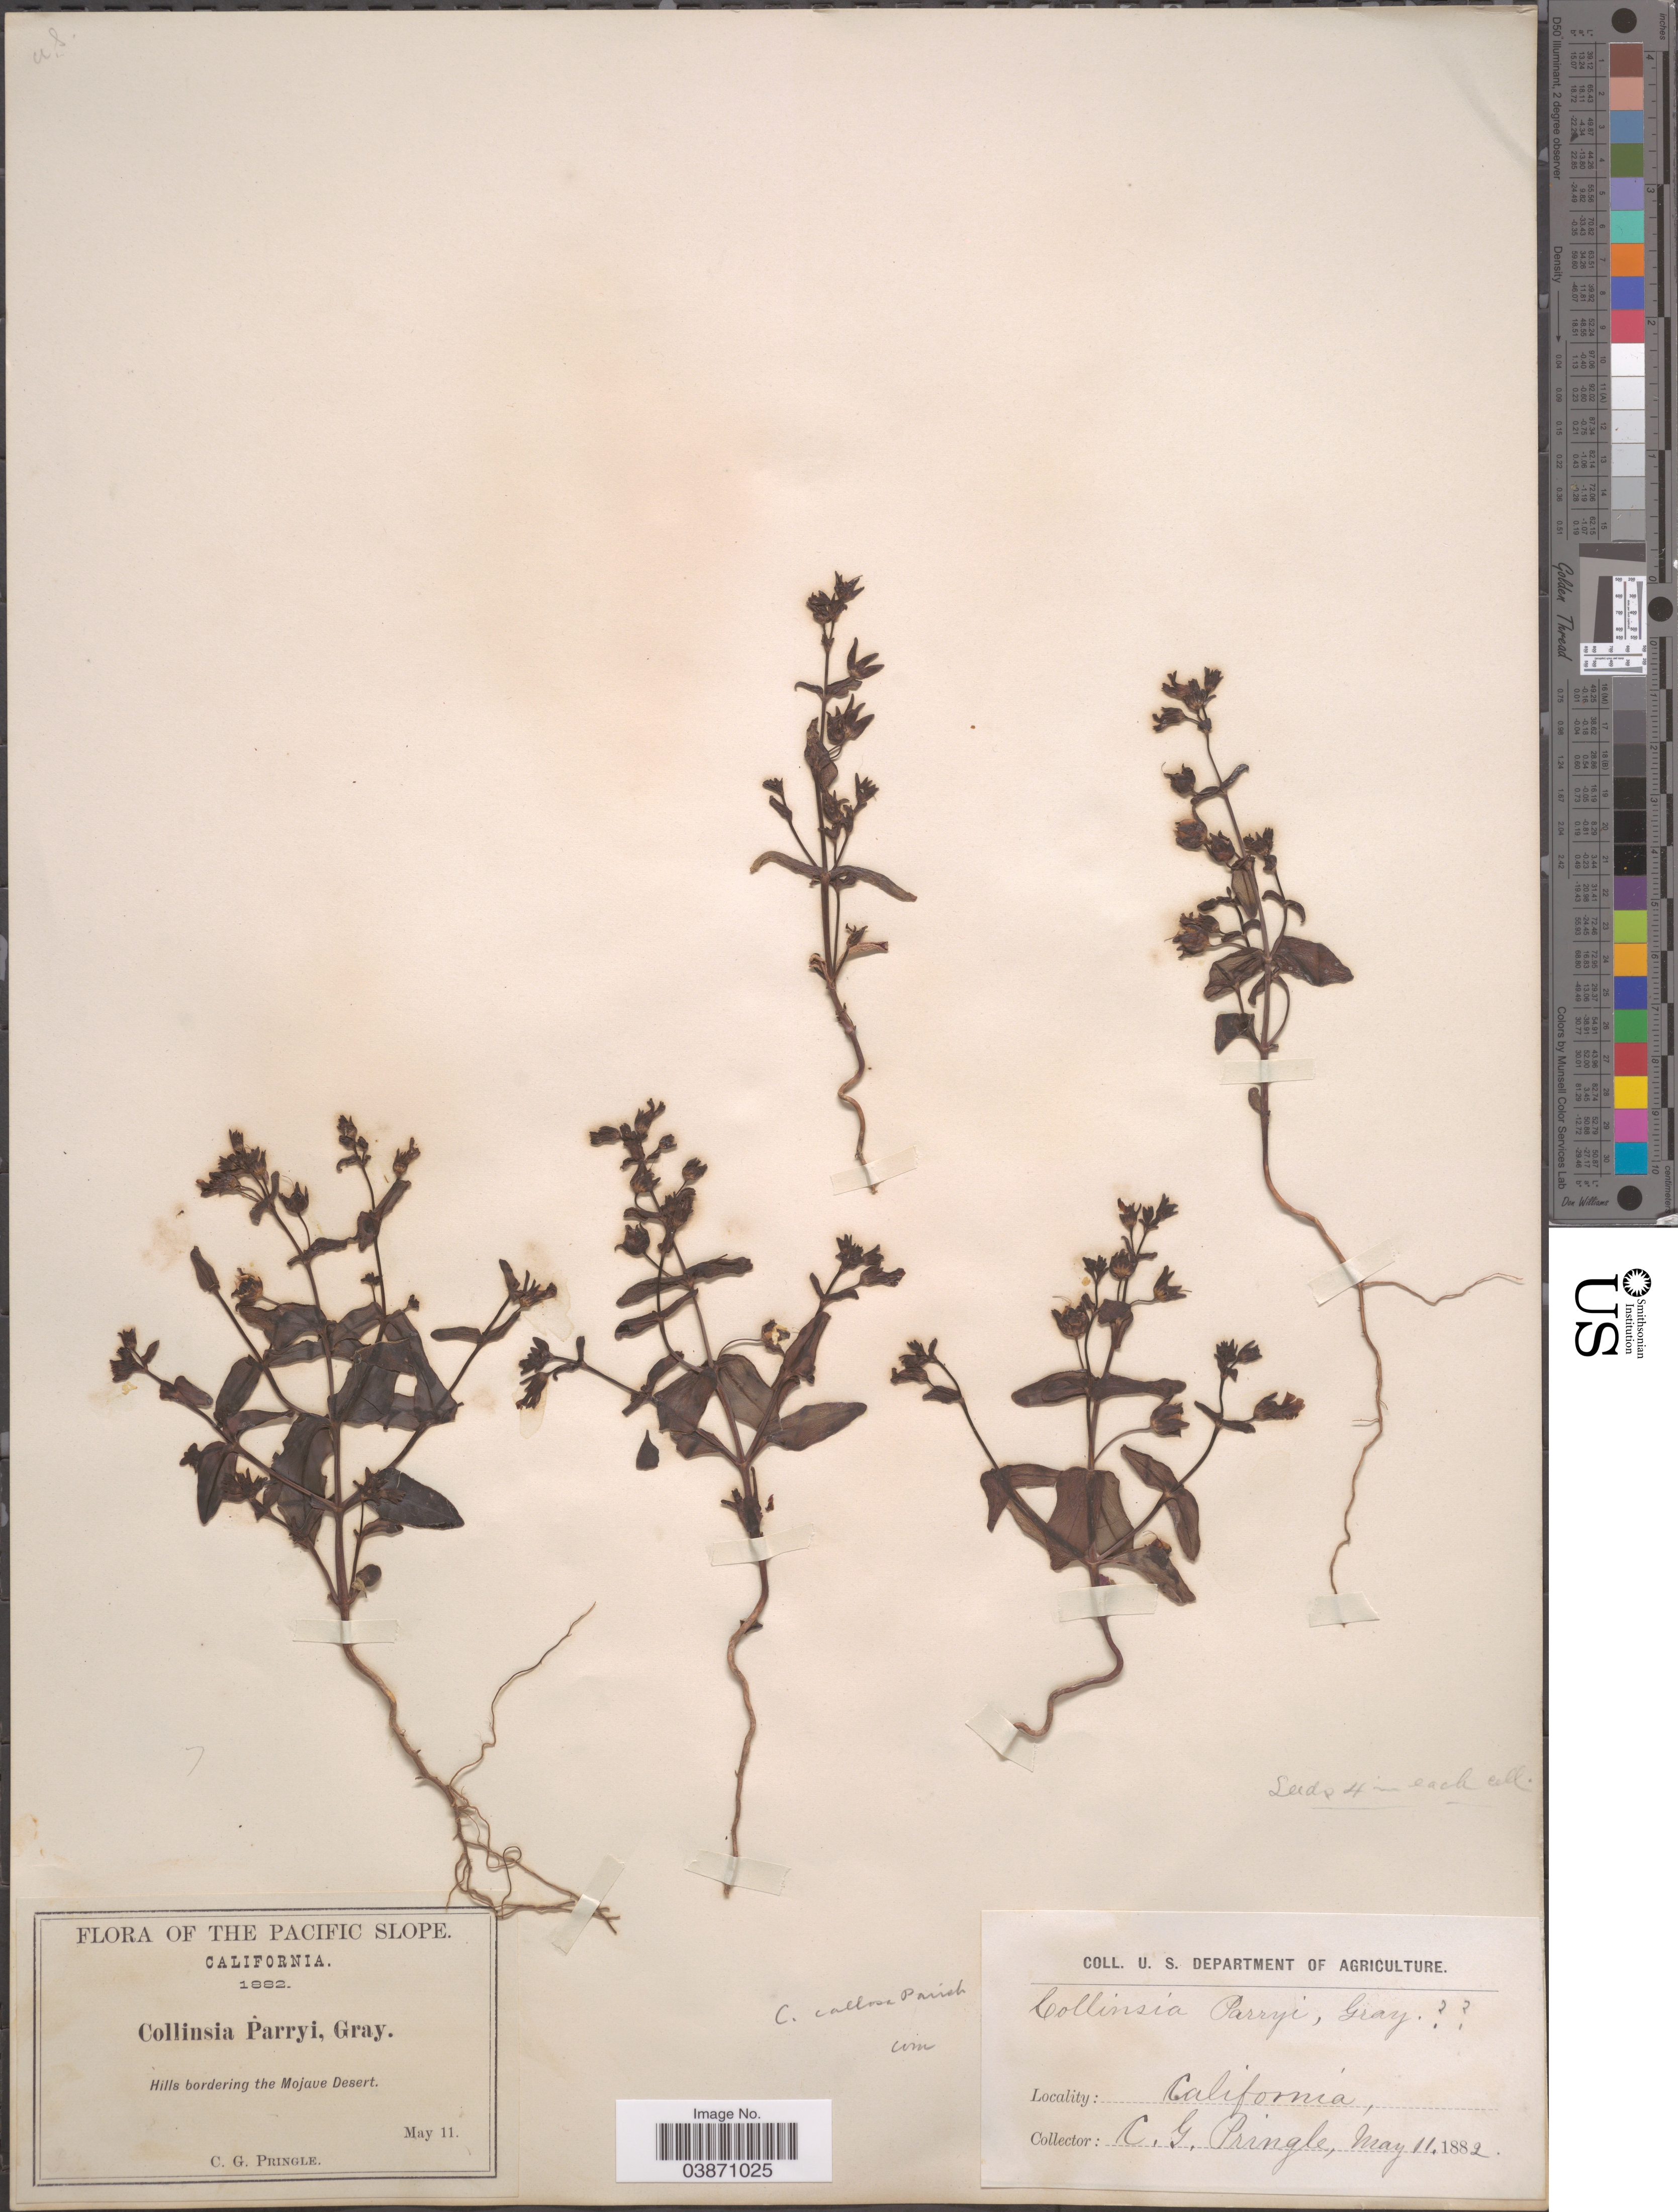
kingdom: Plantae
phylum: Tracheophyta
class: Magnoliopsida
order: Lamiales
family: Plantaginaceae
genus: Collinsia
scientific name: Collinsia callosa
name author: Parish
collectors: C. G. Pringle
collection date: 1882-05-11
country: United States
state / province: California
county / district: San Bernardino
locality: The Pacific Slope. Hills bordering the Mojave Desert.